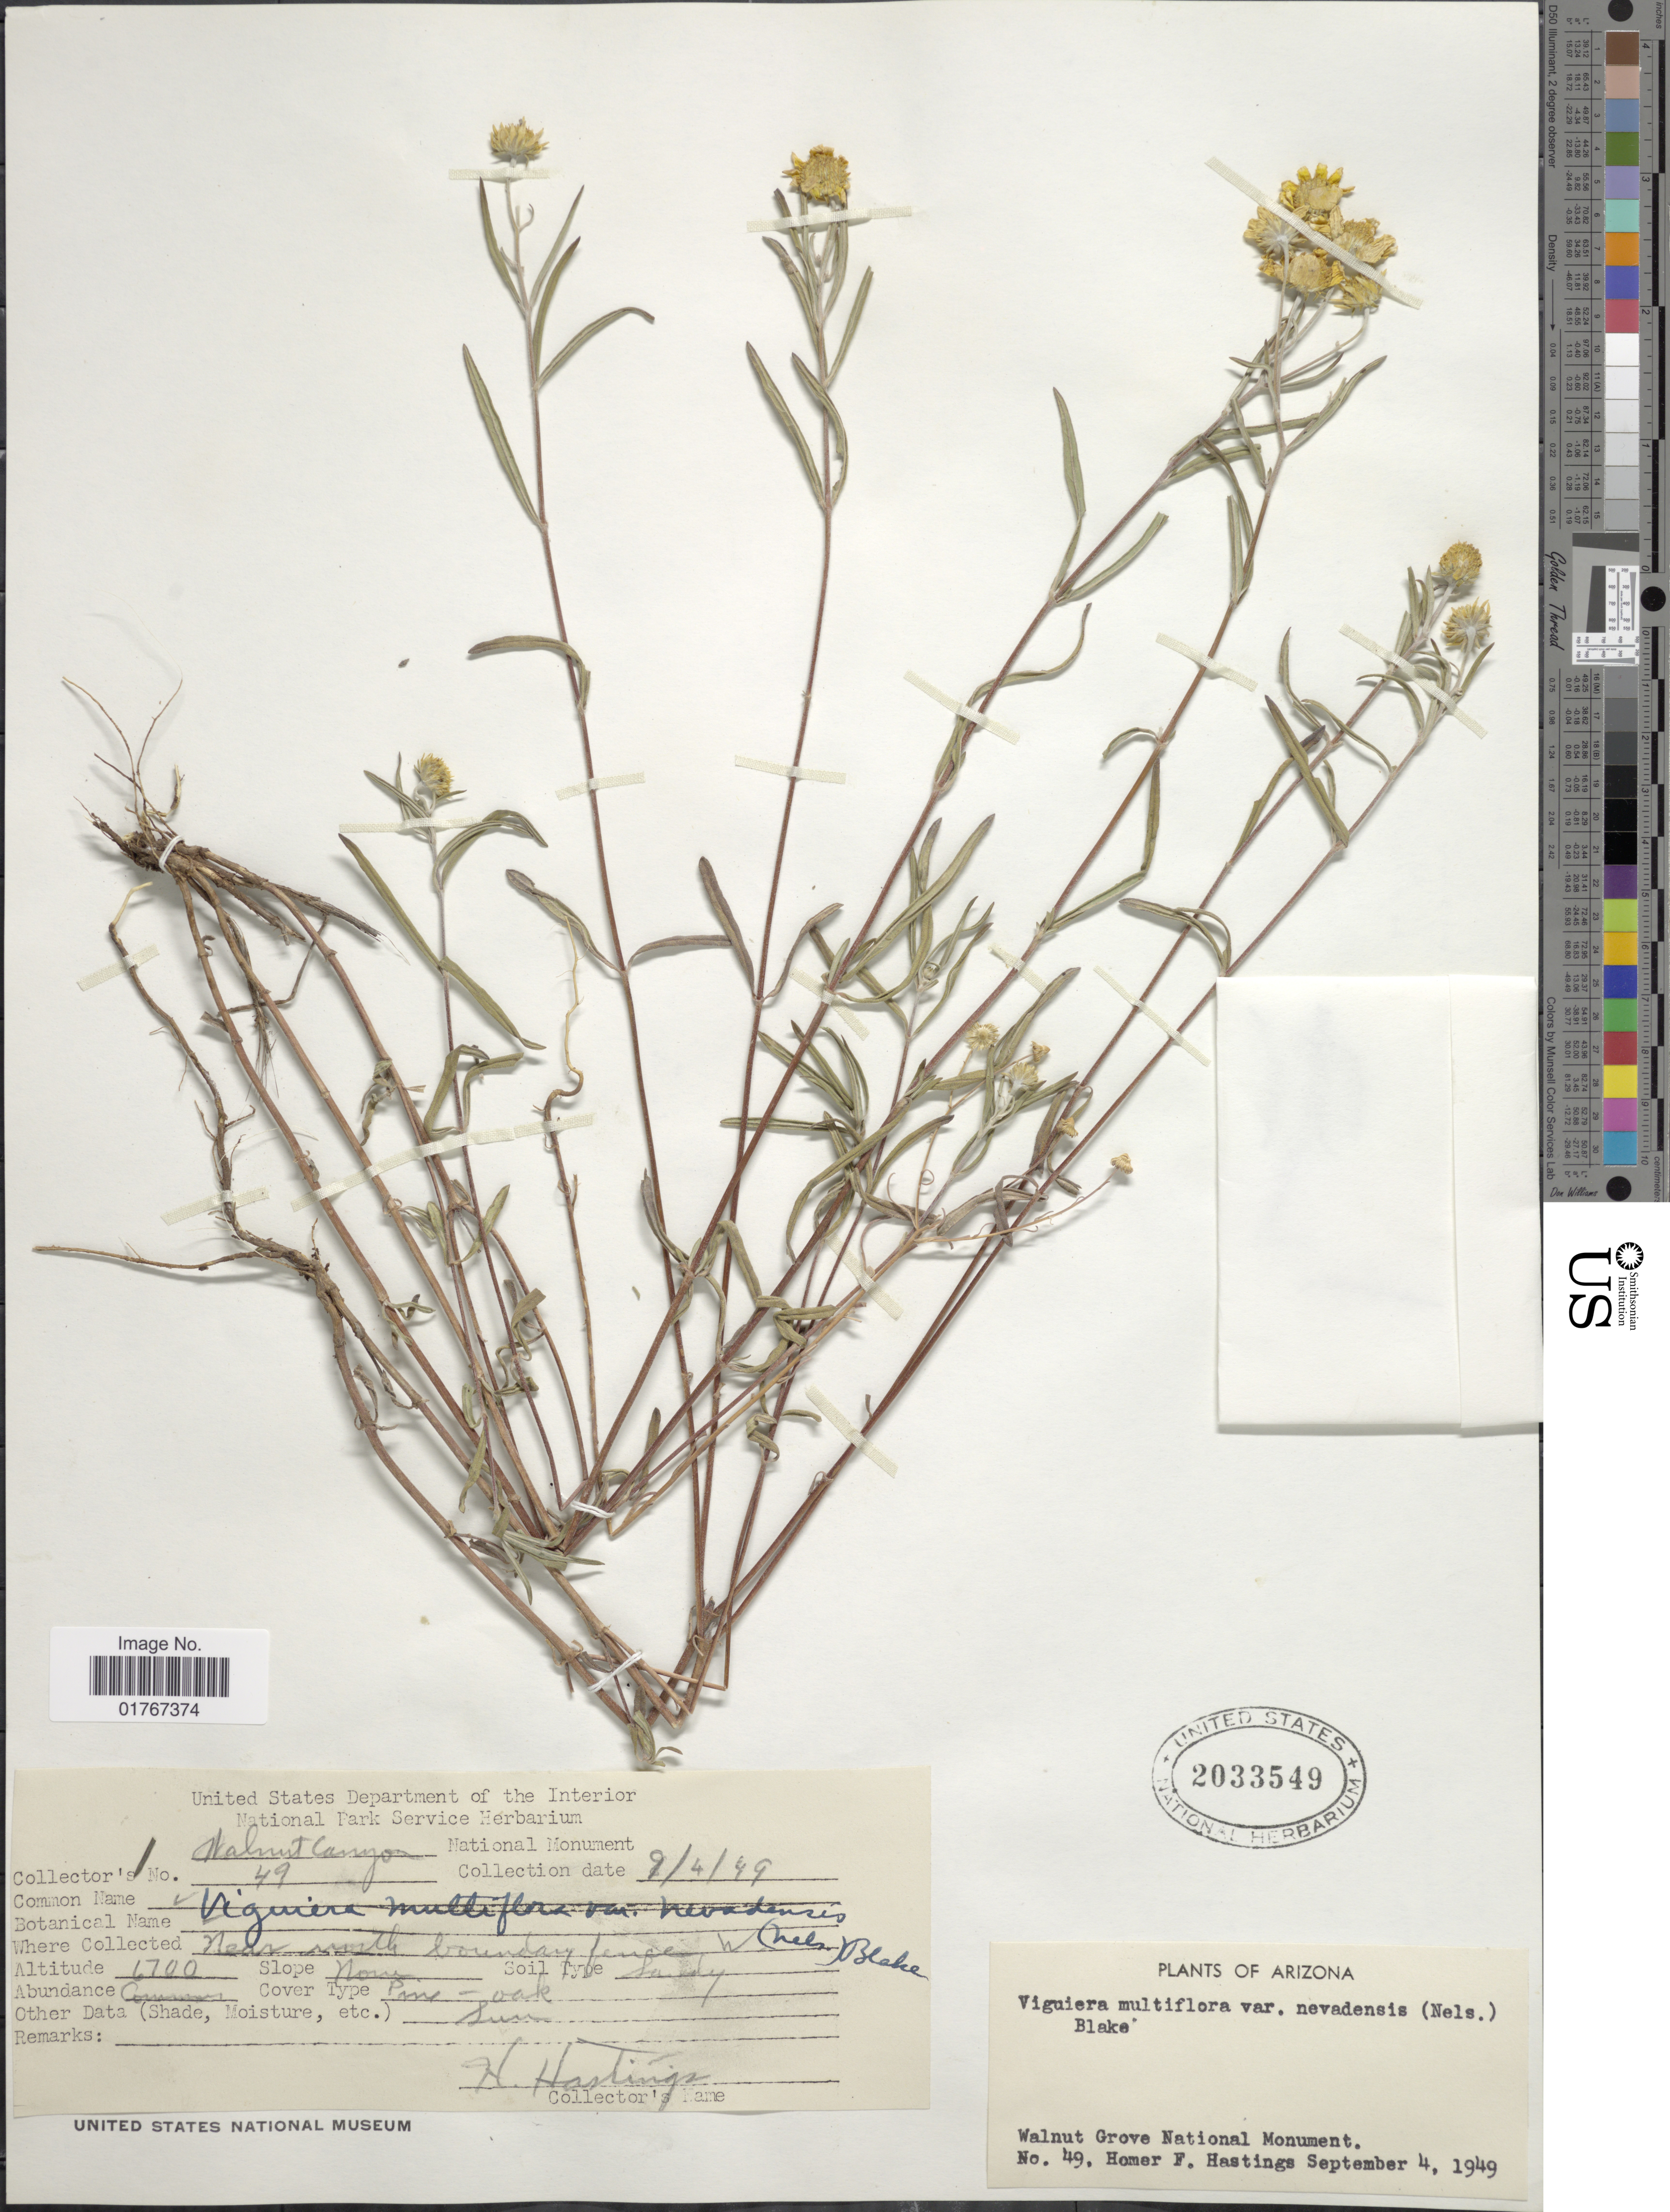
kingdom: Plantae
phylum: Tracheophyta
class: Magnoliopsida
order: Asterales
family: Asteraceae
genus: Heliomeris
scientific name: Heliomeris multiflora var. nevadensis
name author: (A. Nelson) Blake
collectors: H. Hastings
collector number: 49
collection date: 1949-09-04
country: United States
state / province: Arizona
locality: Walnut Grove National Monument, Near south boundary fence W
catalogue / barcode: US 2033549